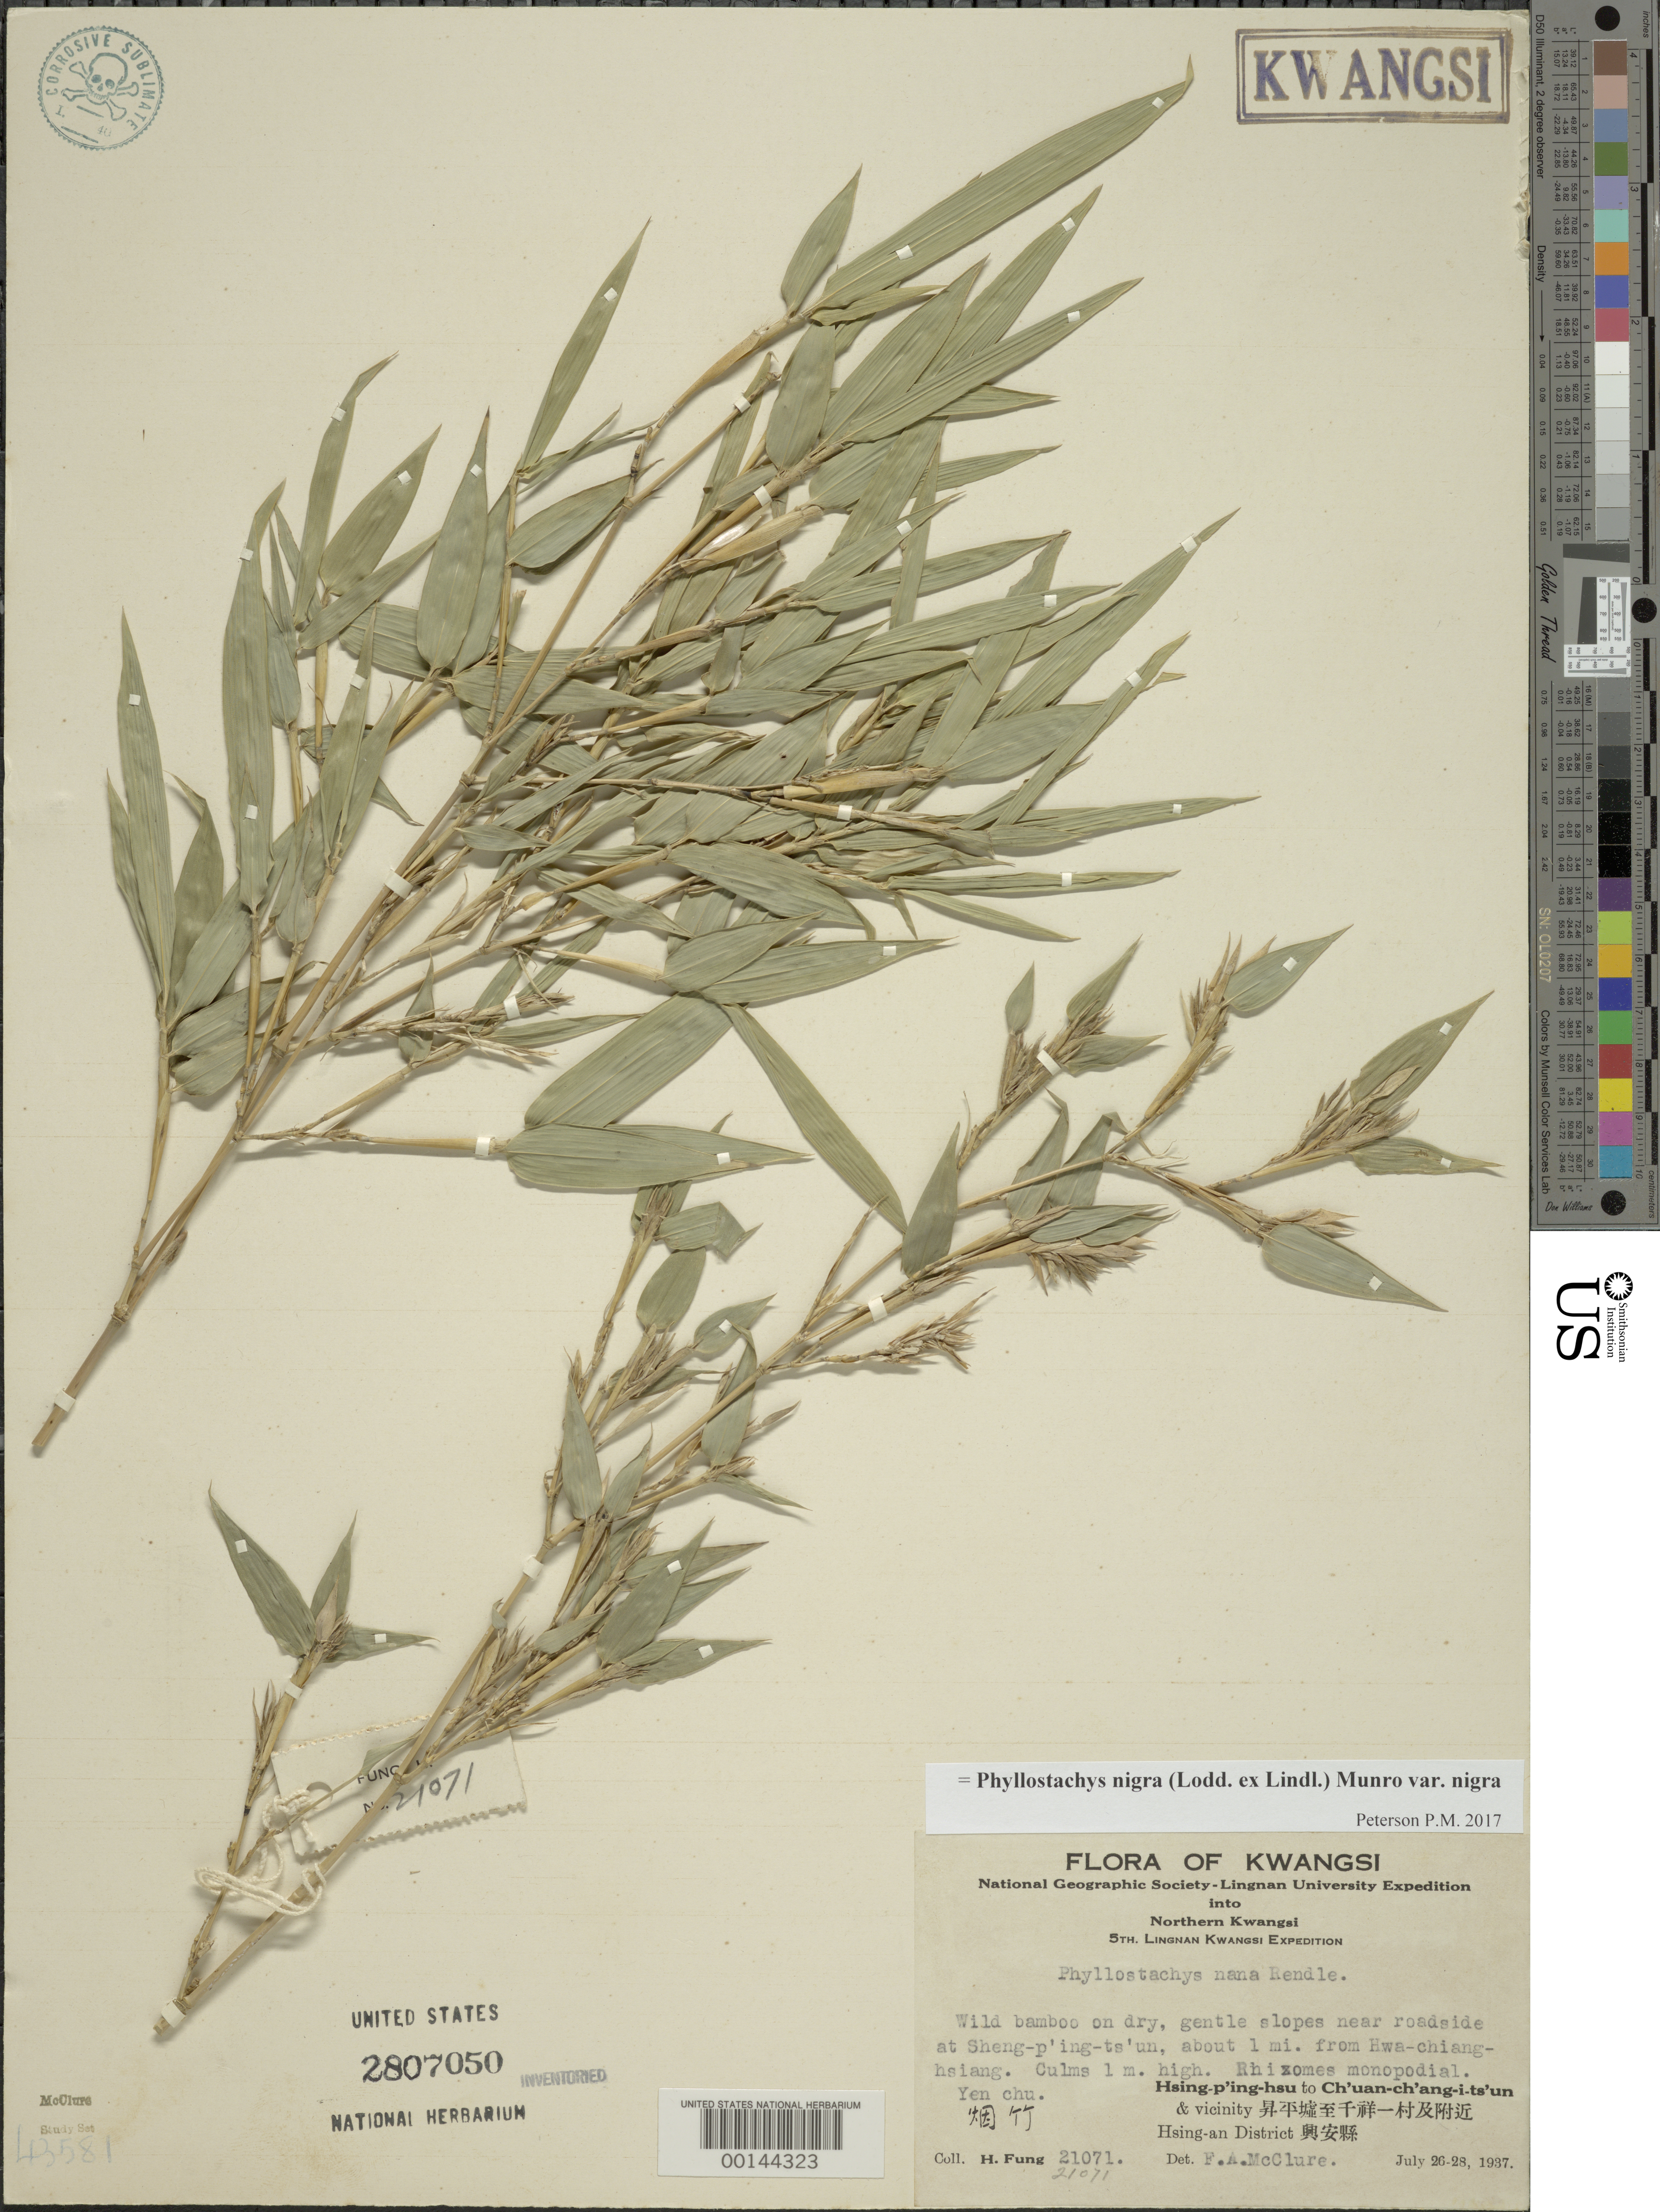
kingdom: Plantae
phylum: Tracheophyta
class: Liliopsida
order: Poales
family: Poaceae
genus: Phyllostachys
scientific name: Phyllostachys nigra var. nigra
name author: (Lodd. ex Lindl.) Munro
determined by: Poaceae Reorganization Project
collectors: H. L. Fung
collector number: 21071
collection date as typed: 26 Jul 1937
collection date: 1937-07-26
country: China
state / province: Jiangxi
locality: Hsing-an, hsing-p'ing-hsu/ch'uan-ch'ang-i ts'un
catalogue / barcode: US 2807050